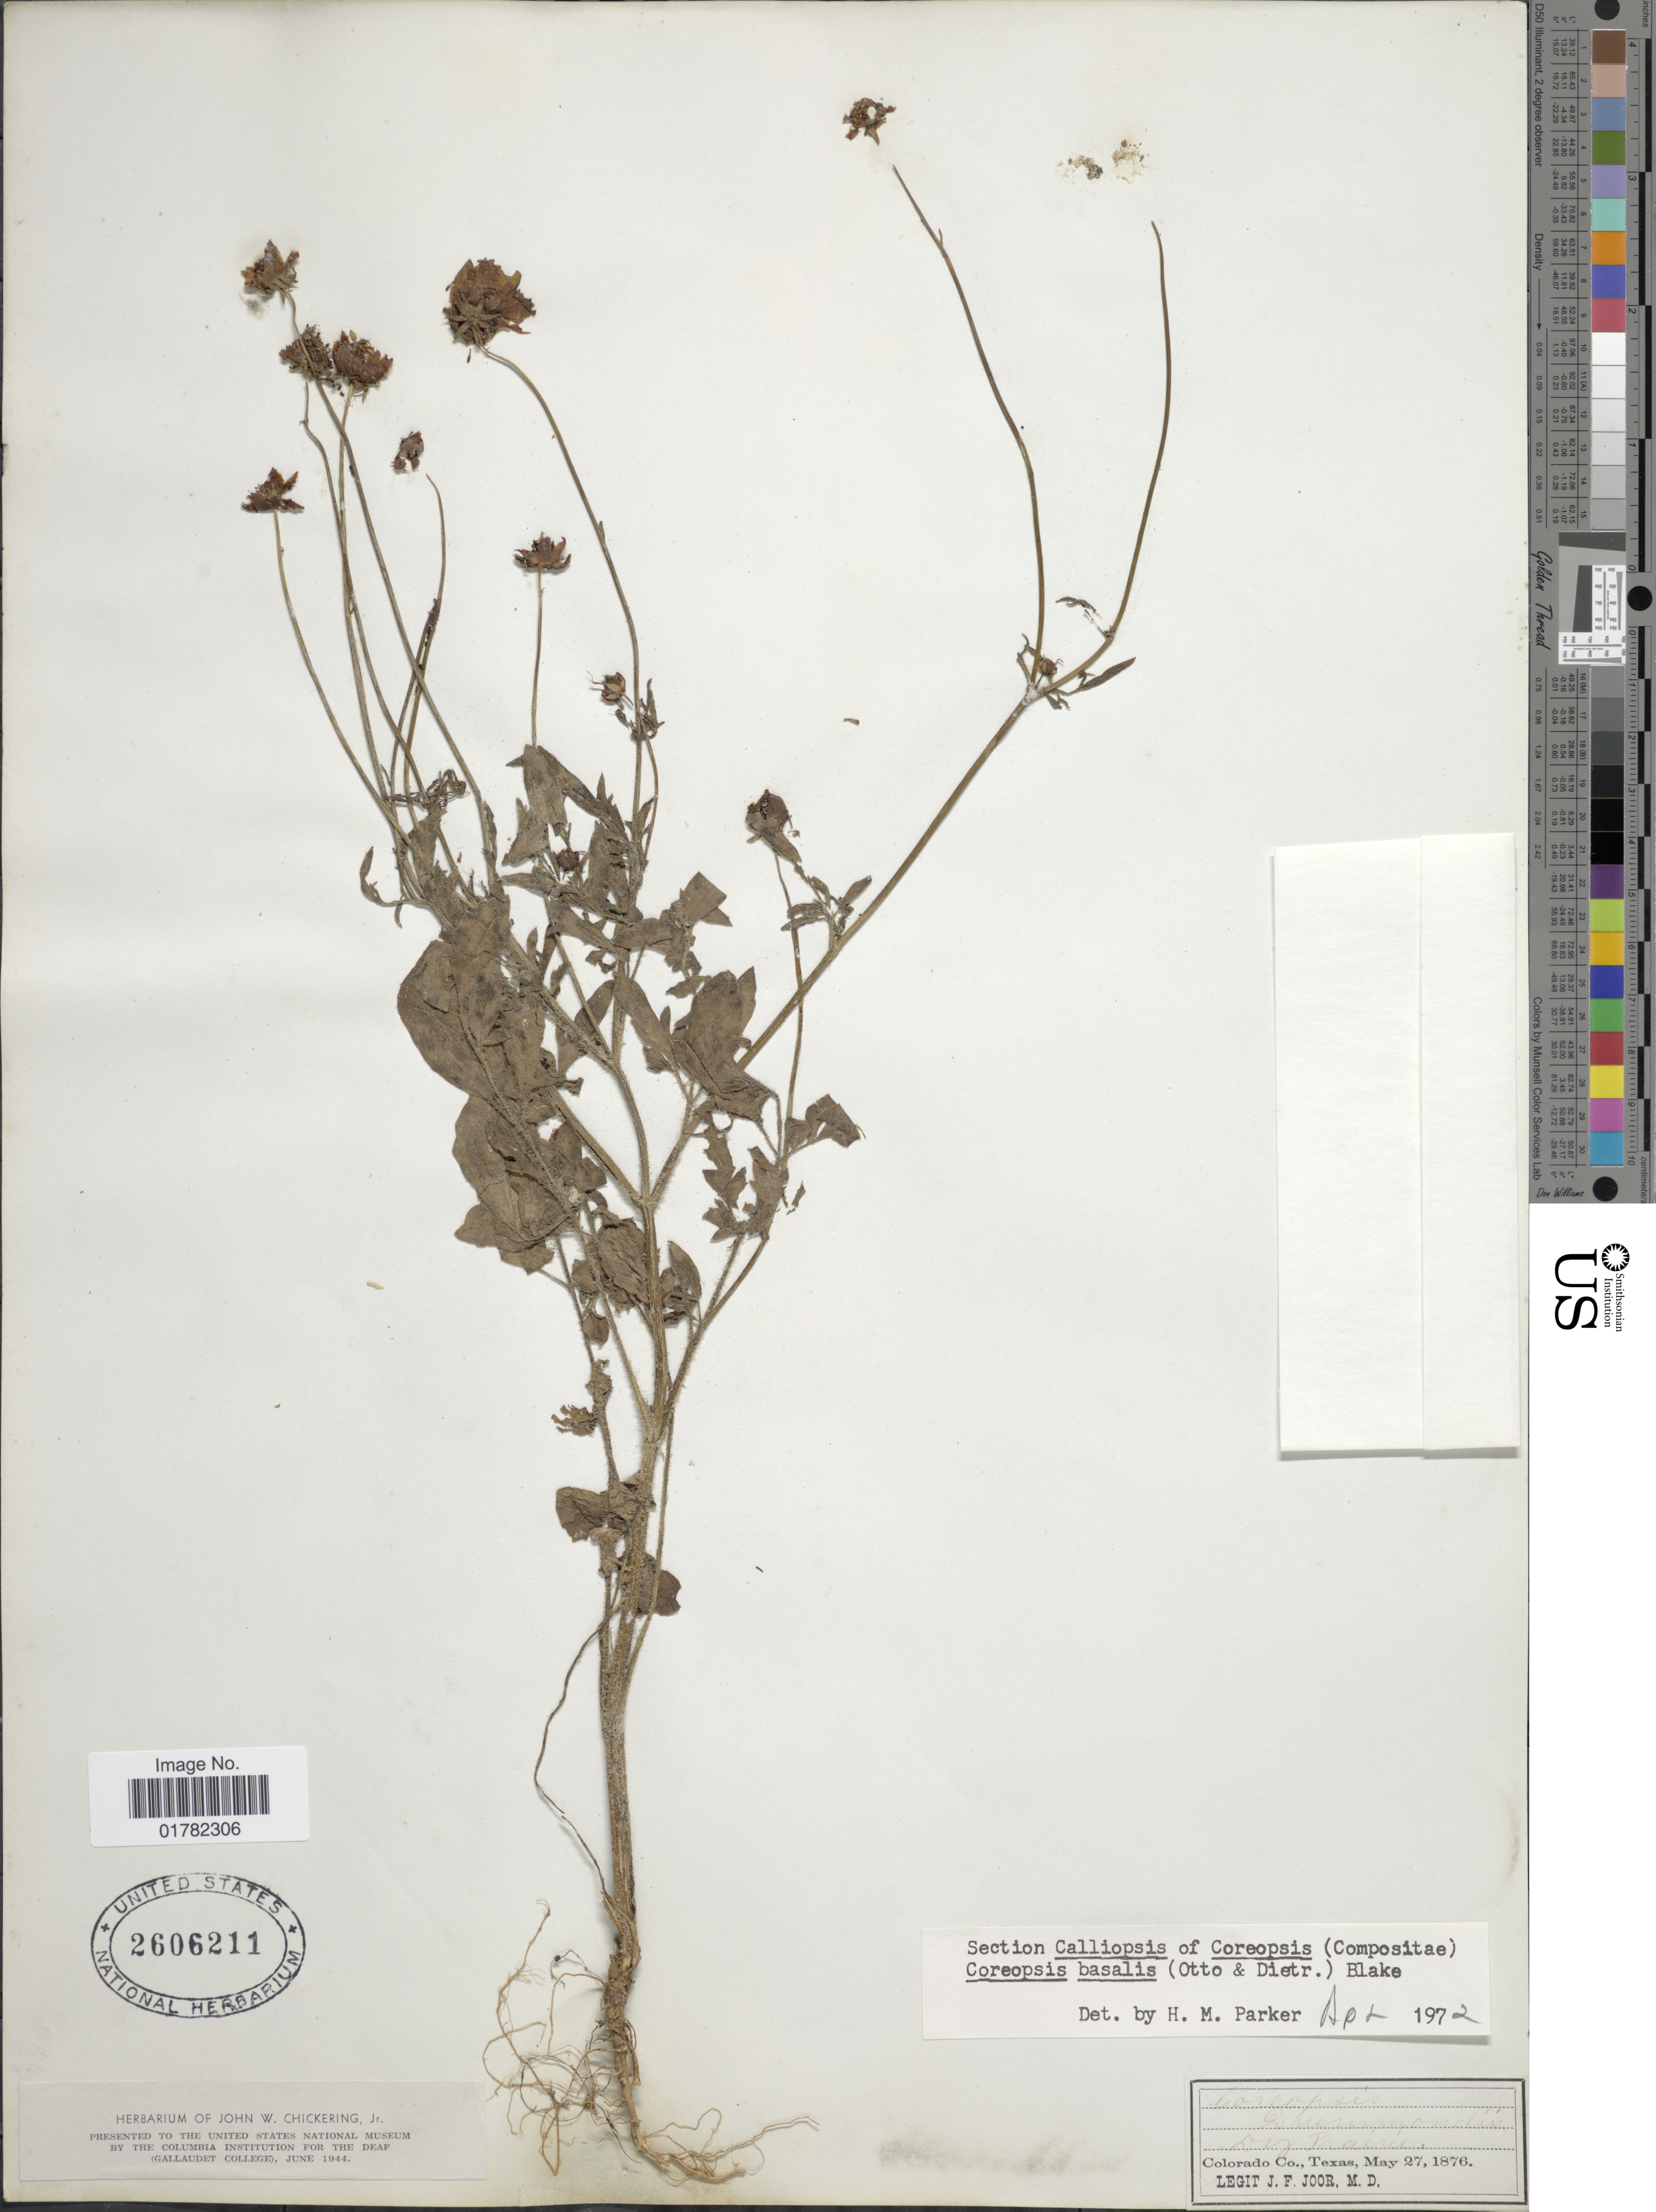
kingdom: Plantae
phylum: Tracheophyta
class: Magnoliopsida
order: Asterales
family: Asteraceae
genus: Coreopsis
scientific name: Coreopsis basalis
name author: S.F. Blake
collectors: J. F. Joor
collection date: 1876-05-27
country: United States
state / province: Texas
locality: Dry Prairie, Colorado Co.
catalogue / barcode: US 2606211